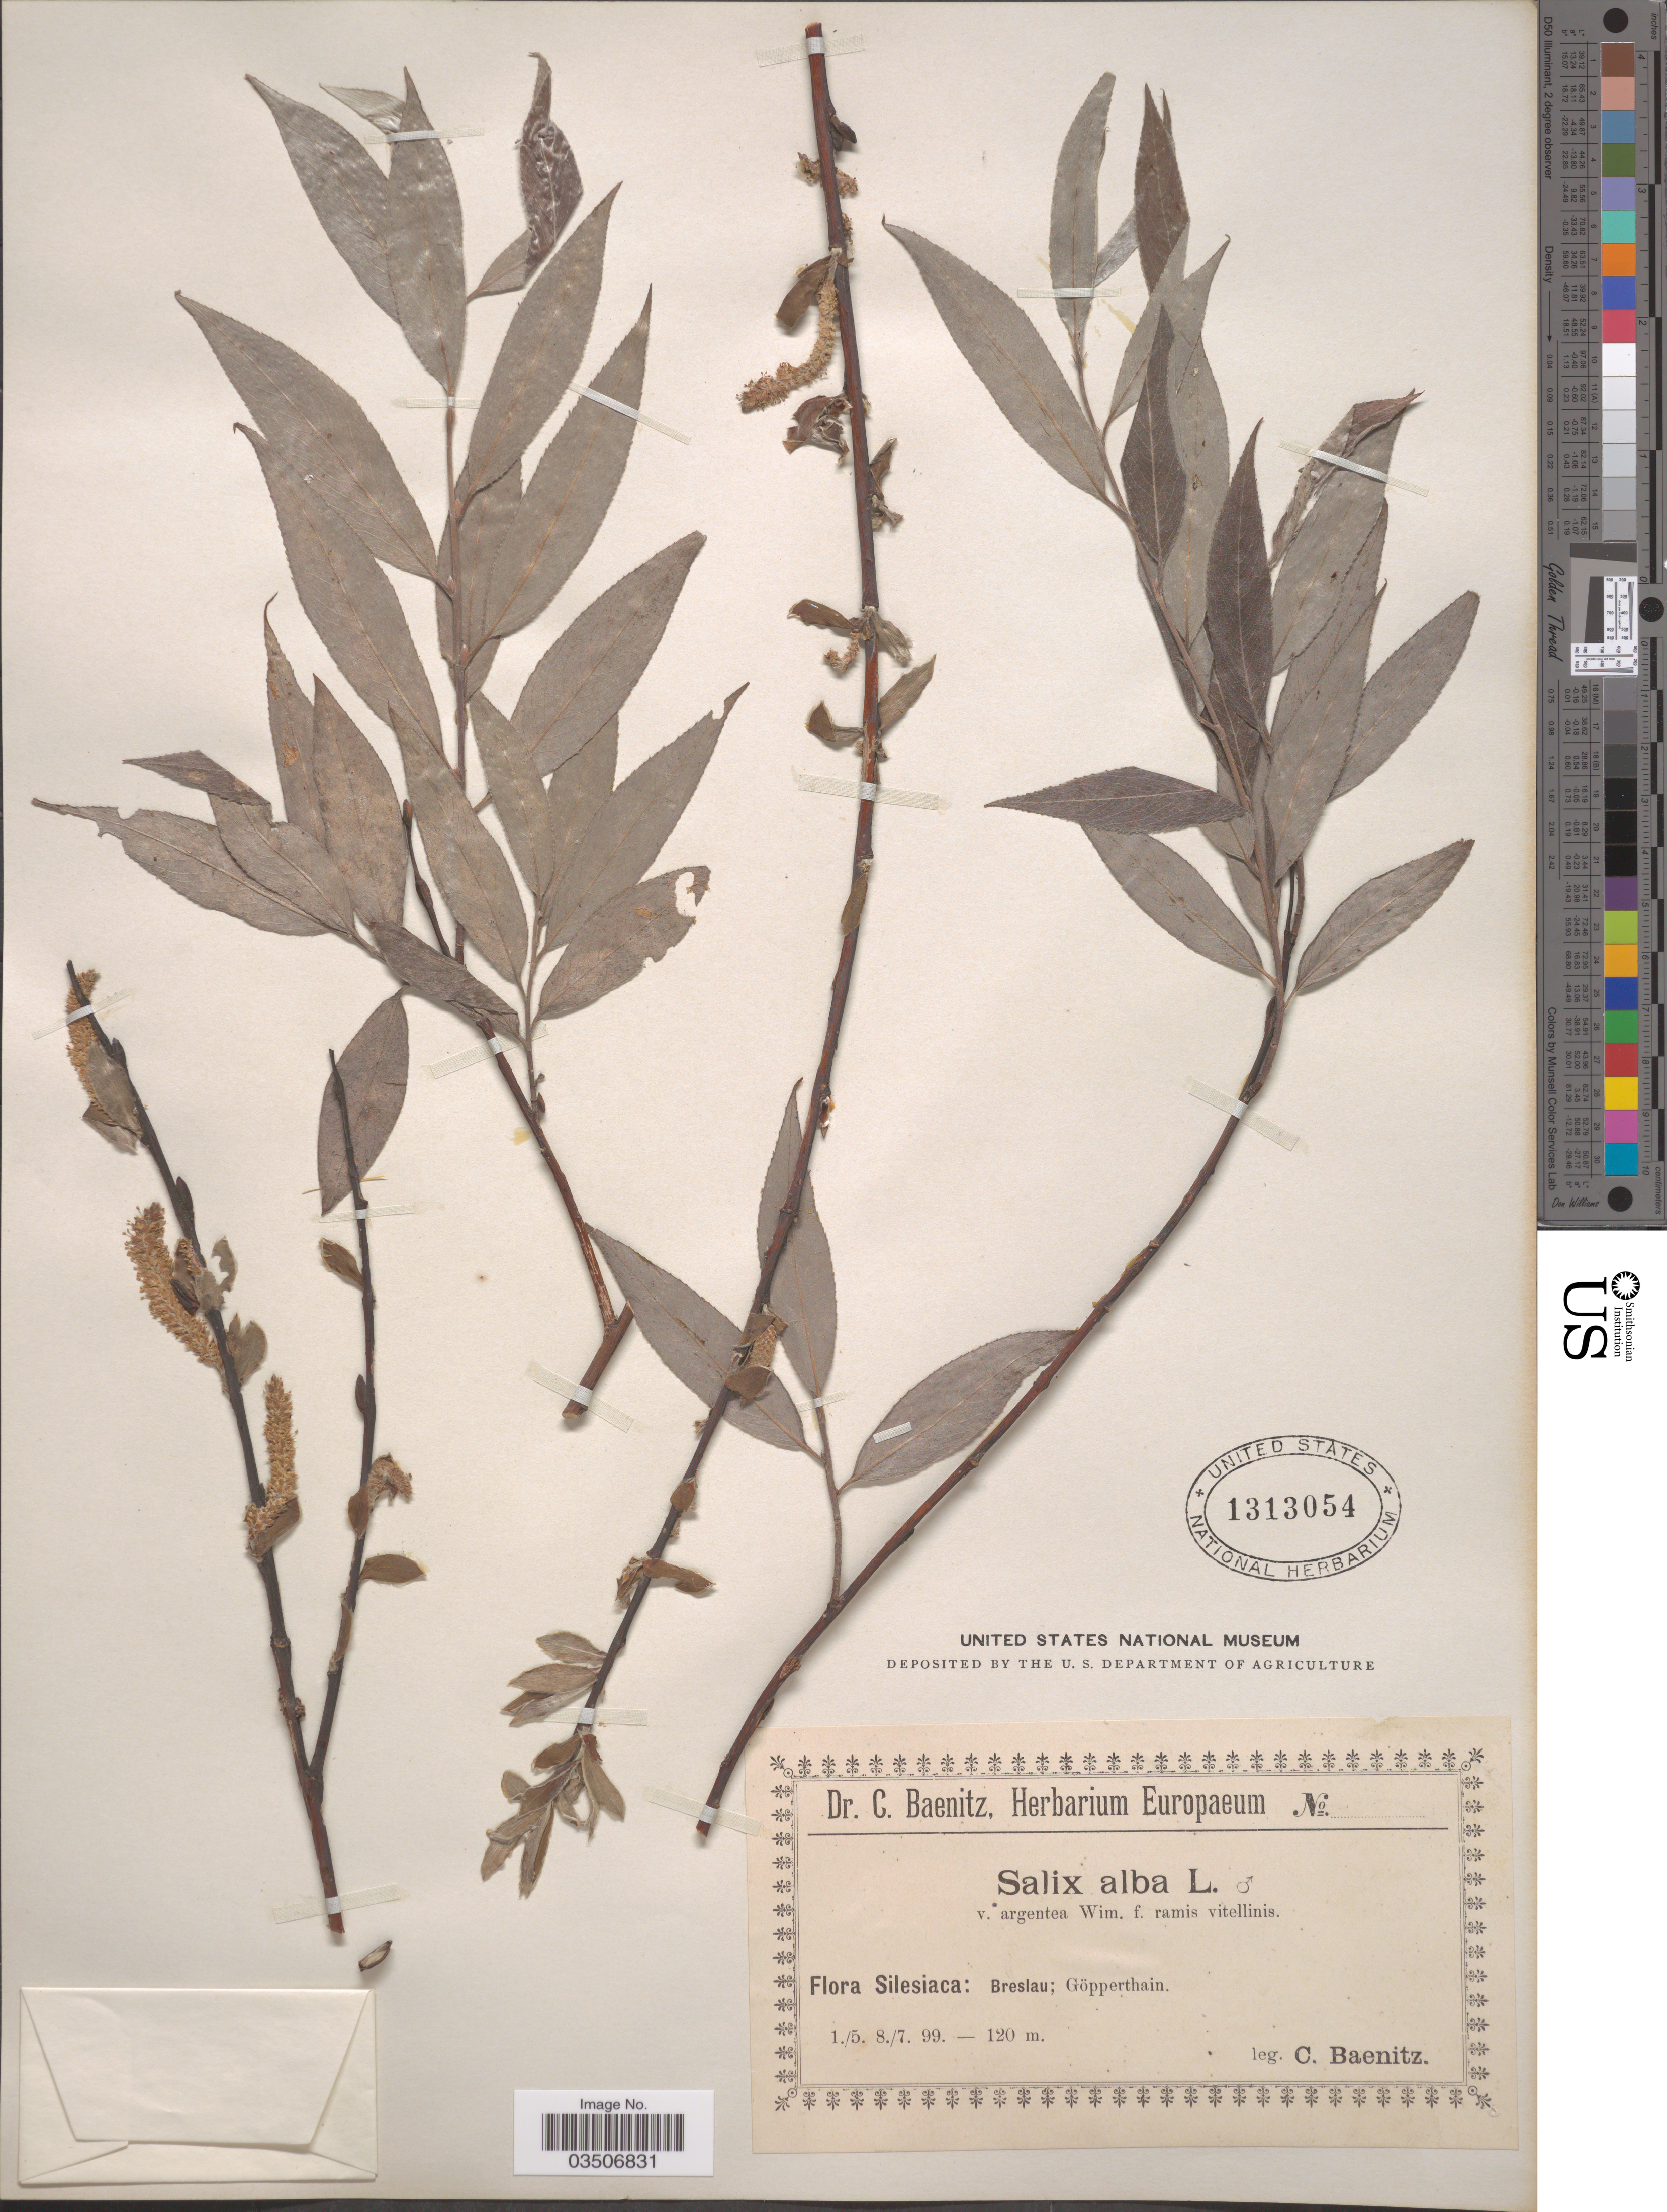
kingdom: Plantae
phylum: Tracheophyta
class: Magnoliopsida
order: Malpighiales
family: Salicaceae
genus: Salix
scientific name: Salix alba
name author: L.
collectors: C. G. Baenitz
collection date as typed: Transcribed d/m/y: 1/5/99 to 8/7/99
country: Poland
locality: Silesiaca: Breslau; Göpperthain.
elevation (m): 120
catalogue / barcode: US 1313054